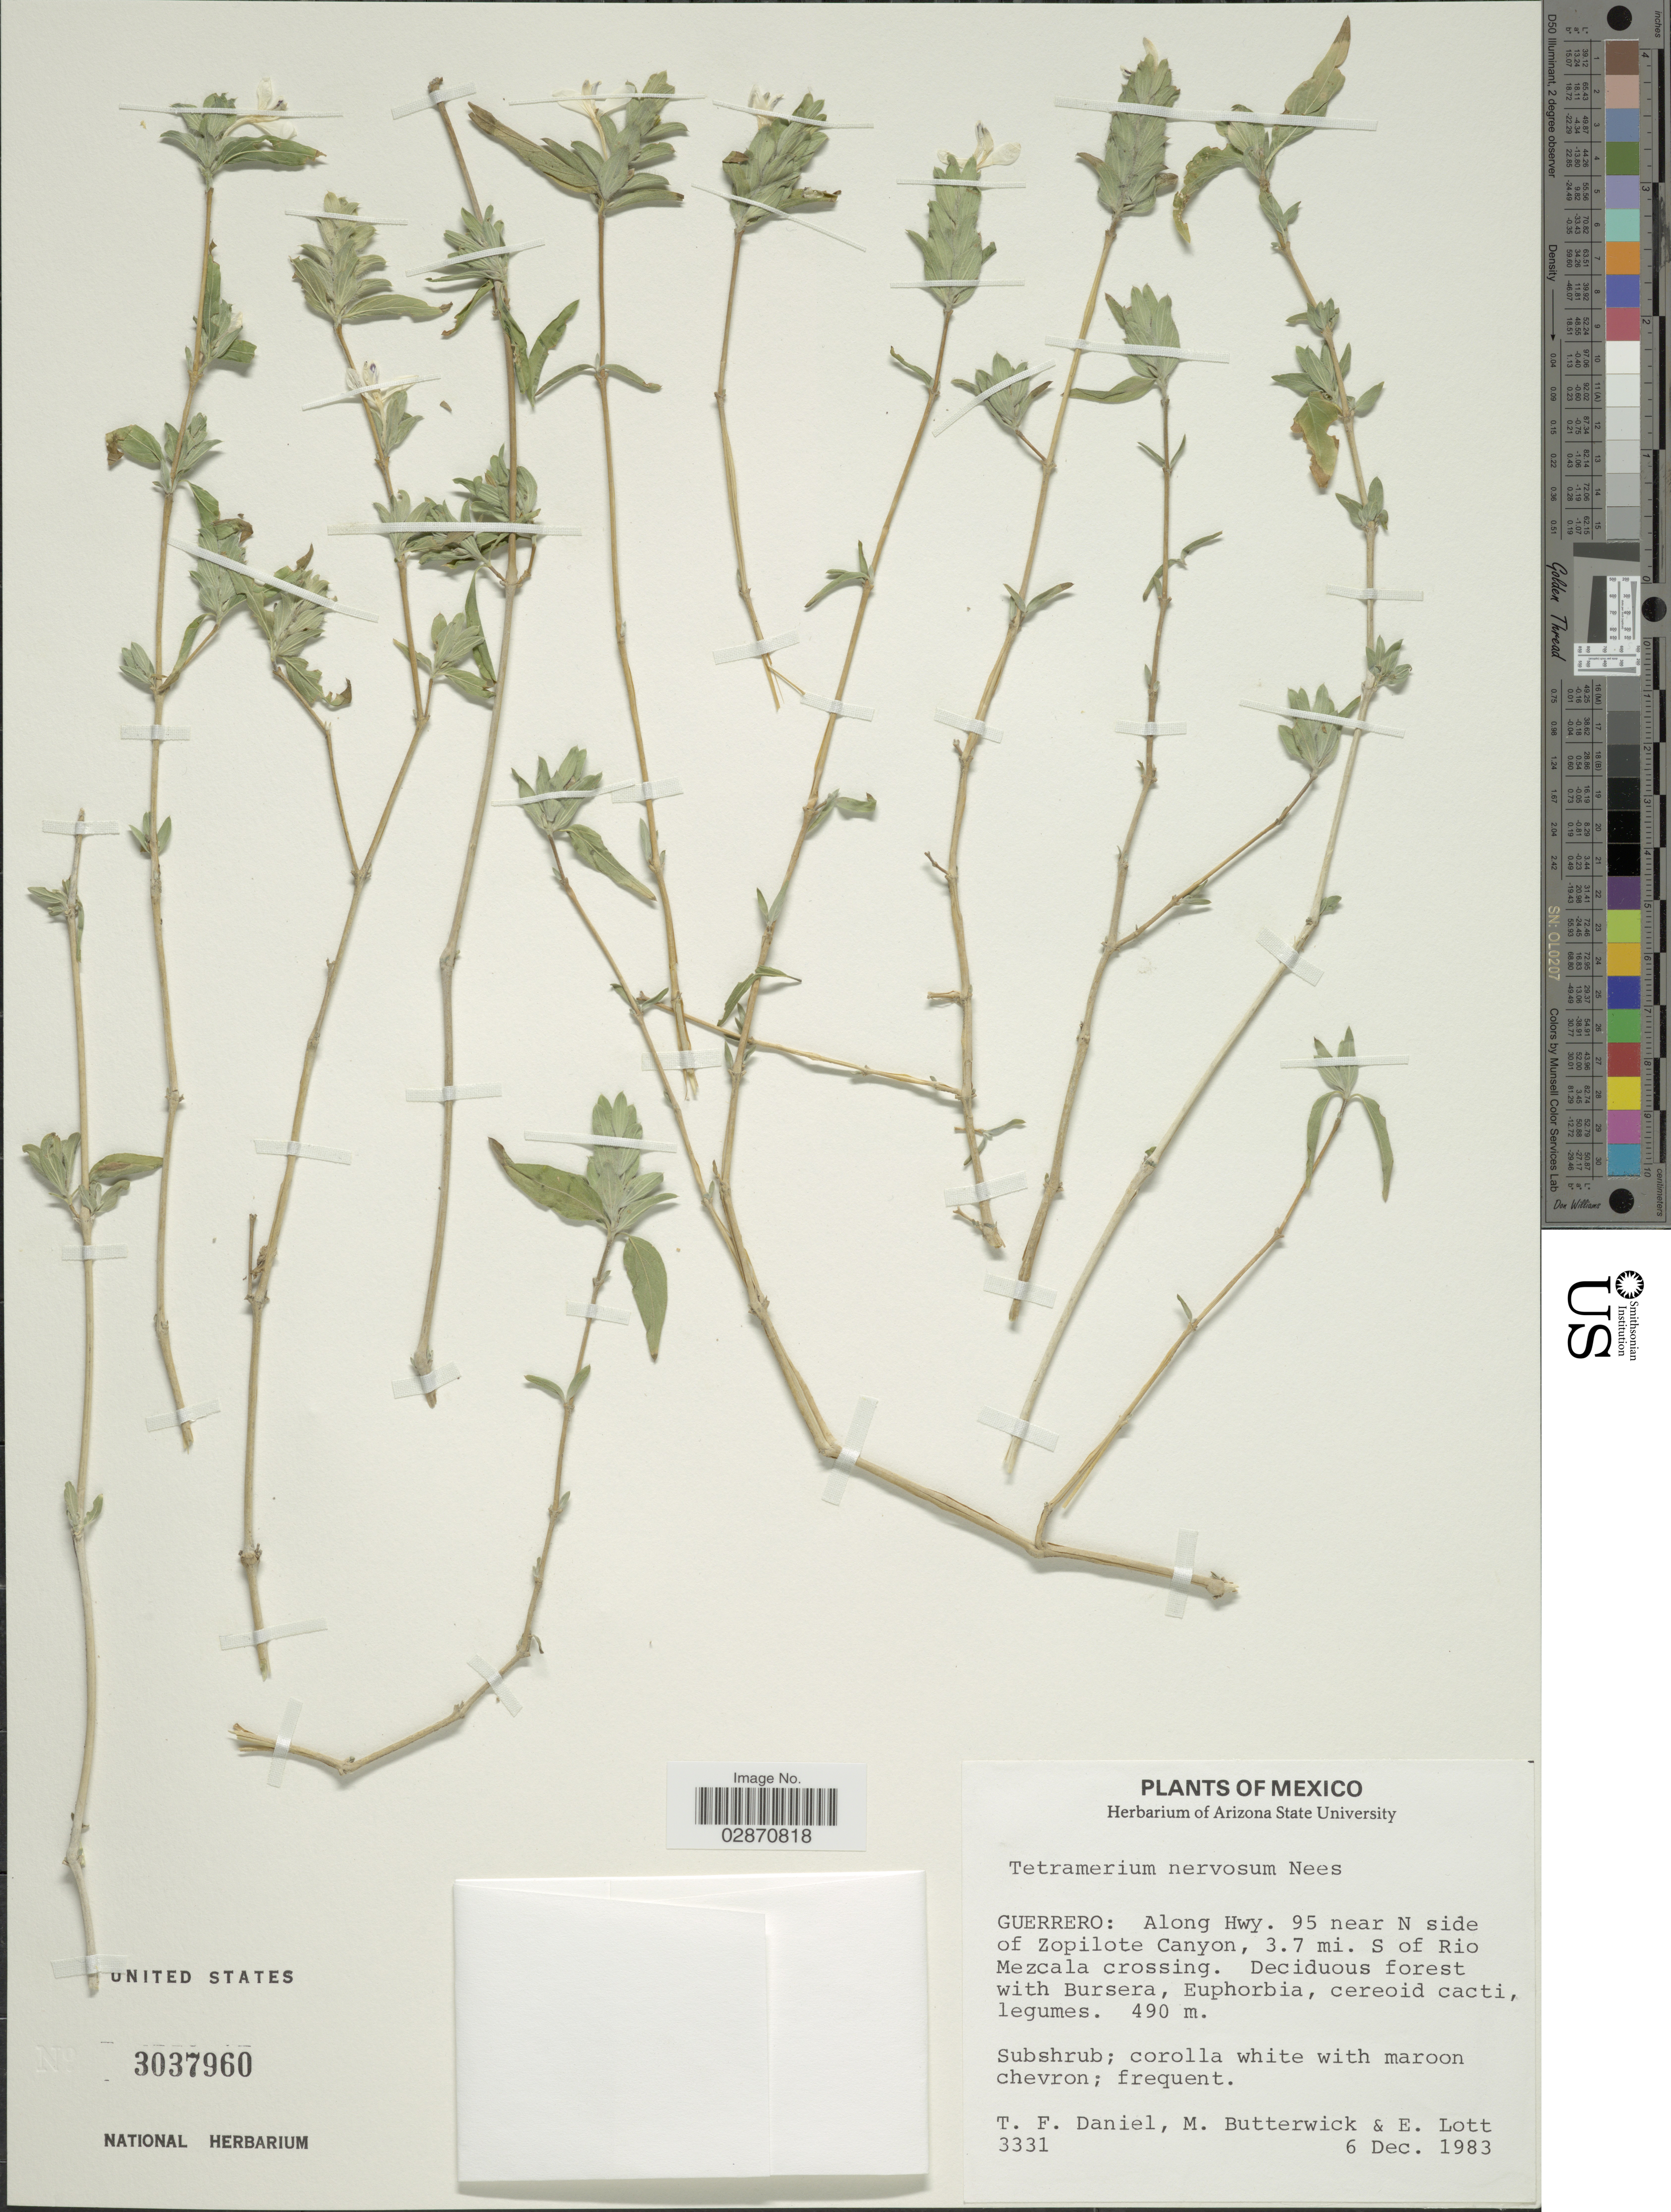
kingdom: Plantae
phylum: Tracheophyta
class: Magnoliopsida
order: Lamiales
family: Acanthaceae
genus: Tetramerium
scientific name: Tetramerium nervosum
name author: Nees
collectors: T. F. Daniel, M. Butterwick & E. Lott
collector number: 3331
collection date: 1983-12-06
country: Mexico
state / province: Guerrero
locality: Along Hwy. 95 near N side of Zopilote Canyon, 3.7 mi. S of Rio Mezcala crossing.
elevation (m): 490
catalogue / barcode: US 3037960